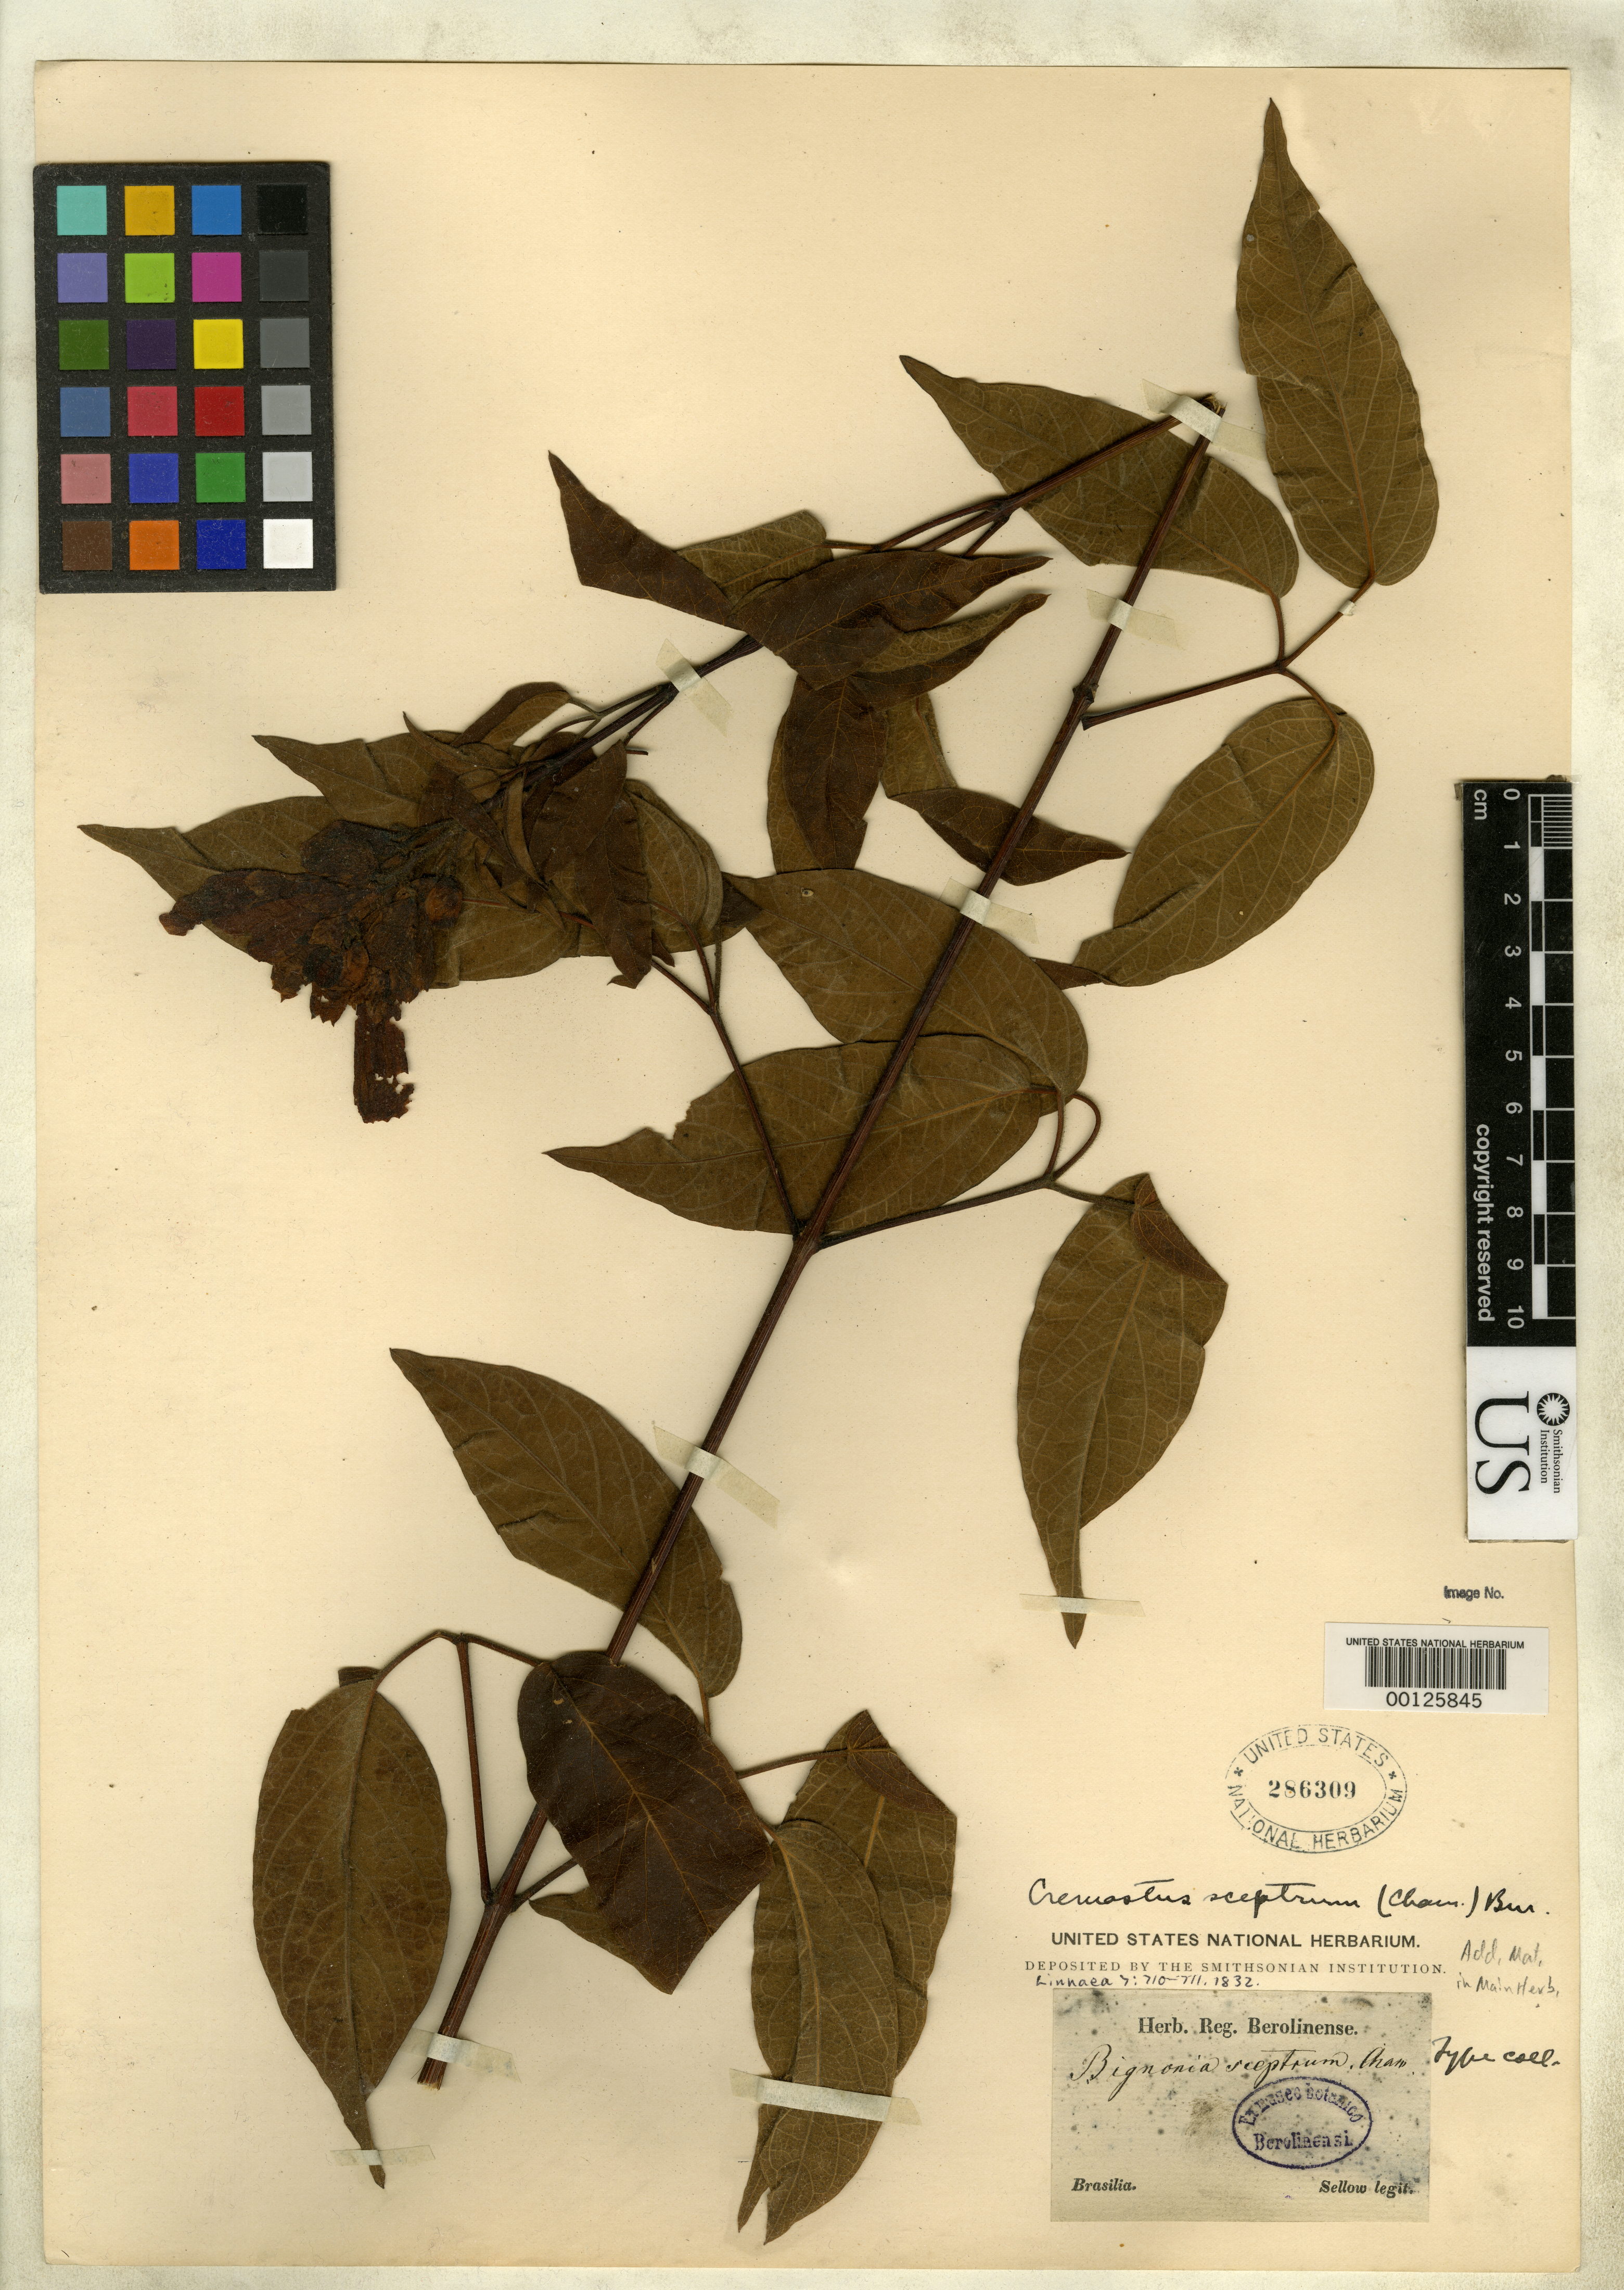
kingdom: Plantae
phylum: Tracheophyta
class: Magnoliopsida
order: Lamiales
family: Bignoniaceae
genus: Bignonia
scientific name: Bignonia sceptrum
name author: Cham.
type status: Isotype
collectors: F. Sellow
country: Brazil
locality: Chapada.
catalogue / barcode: US 286309